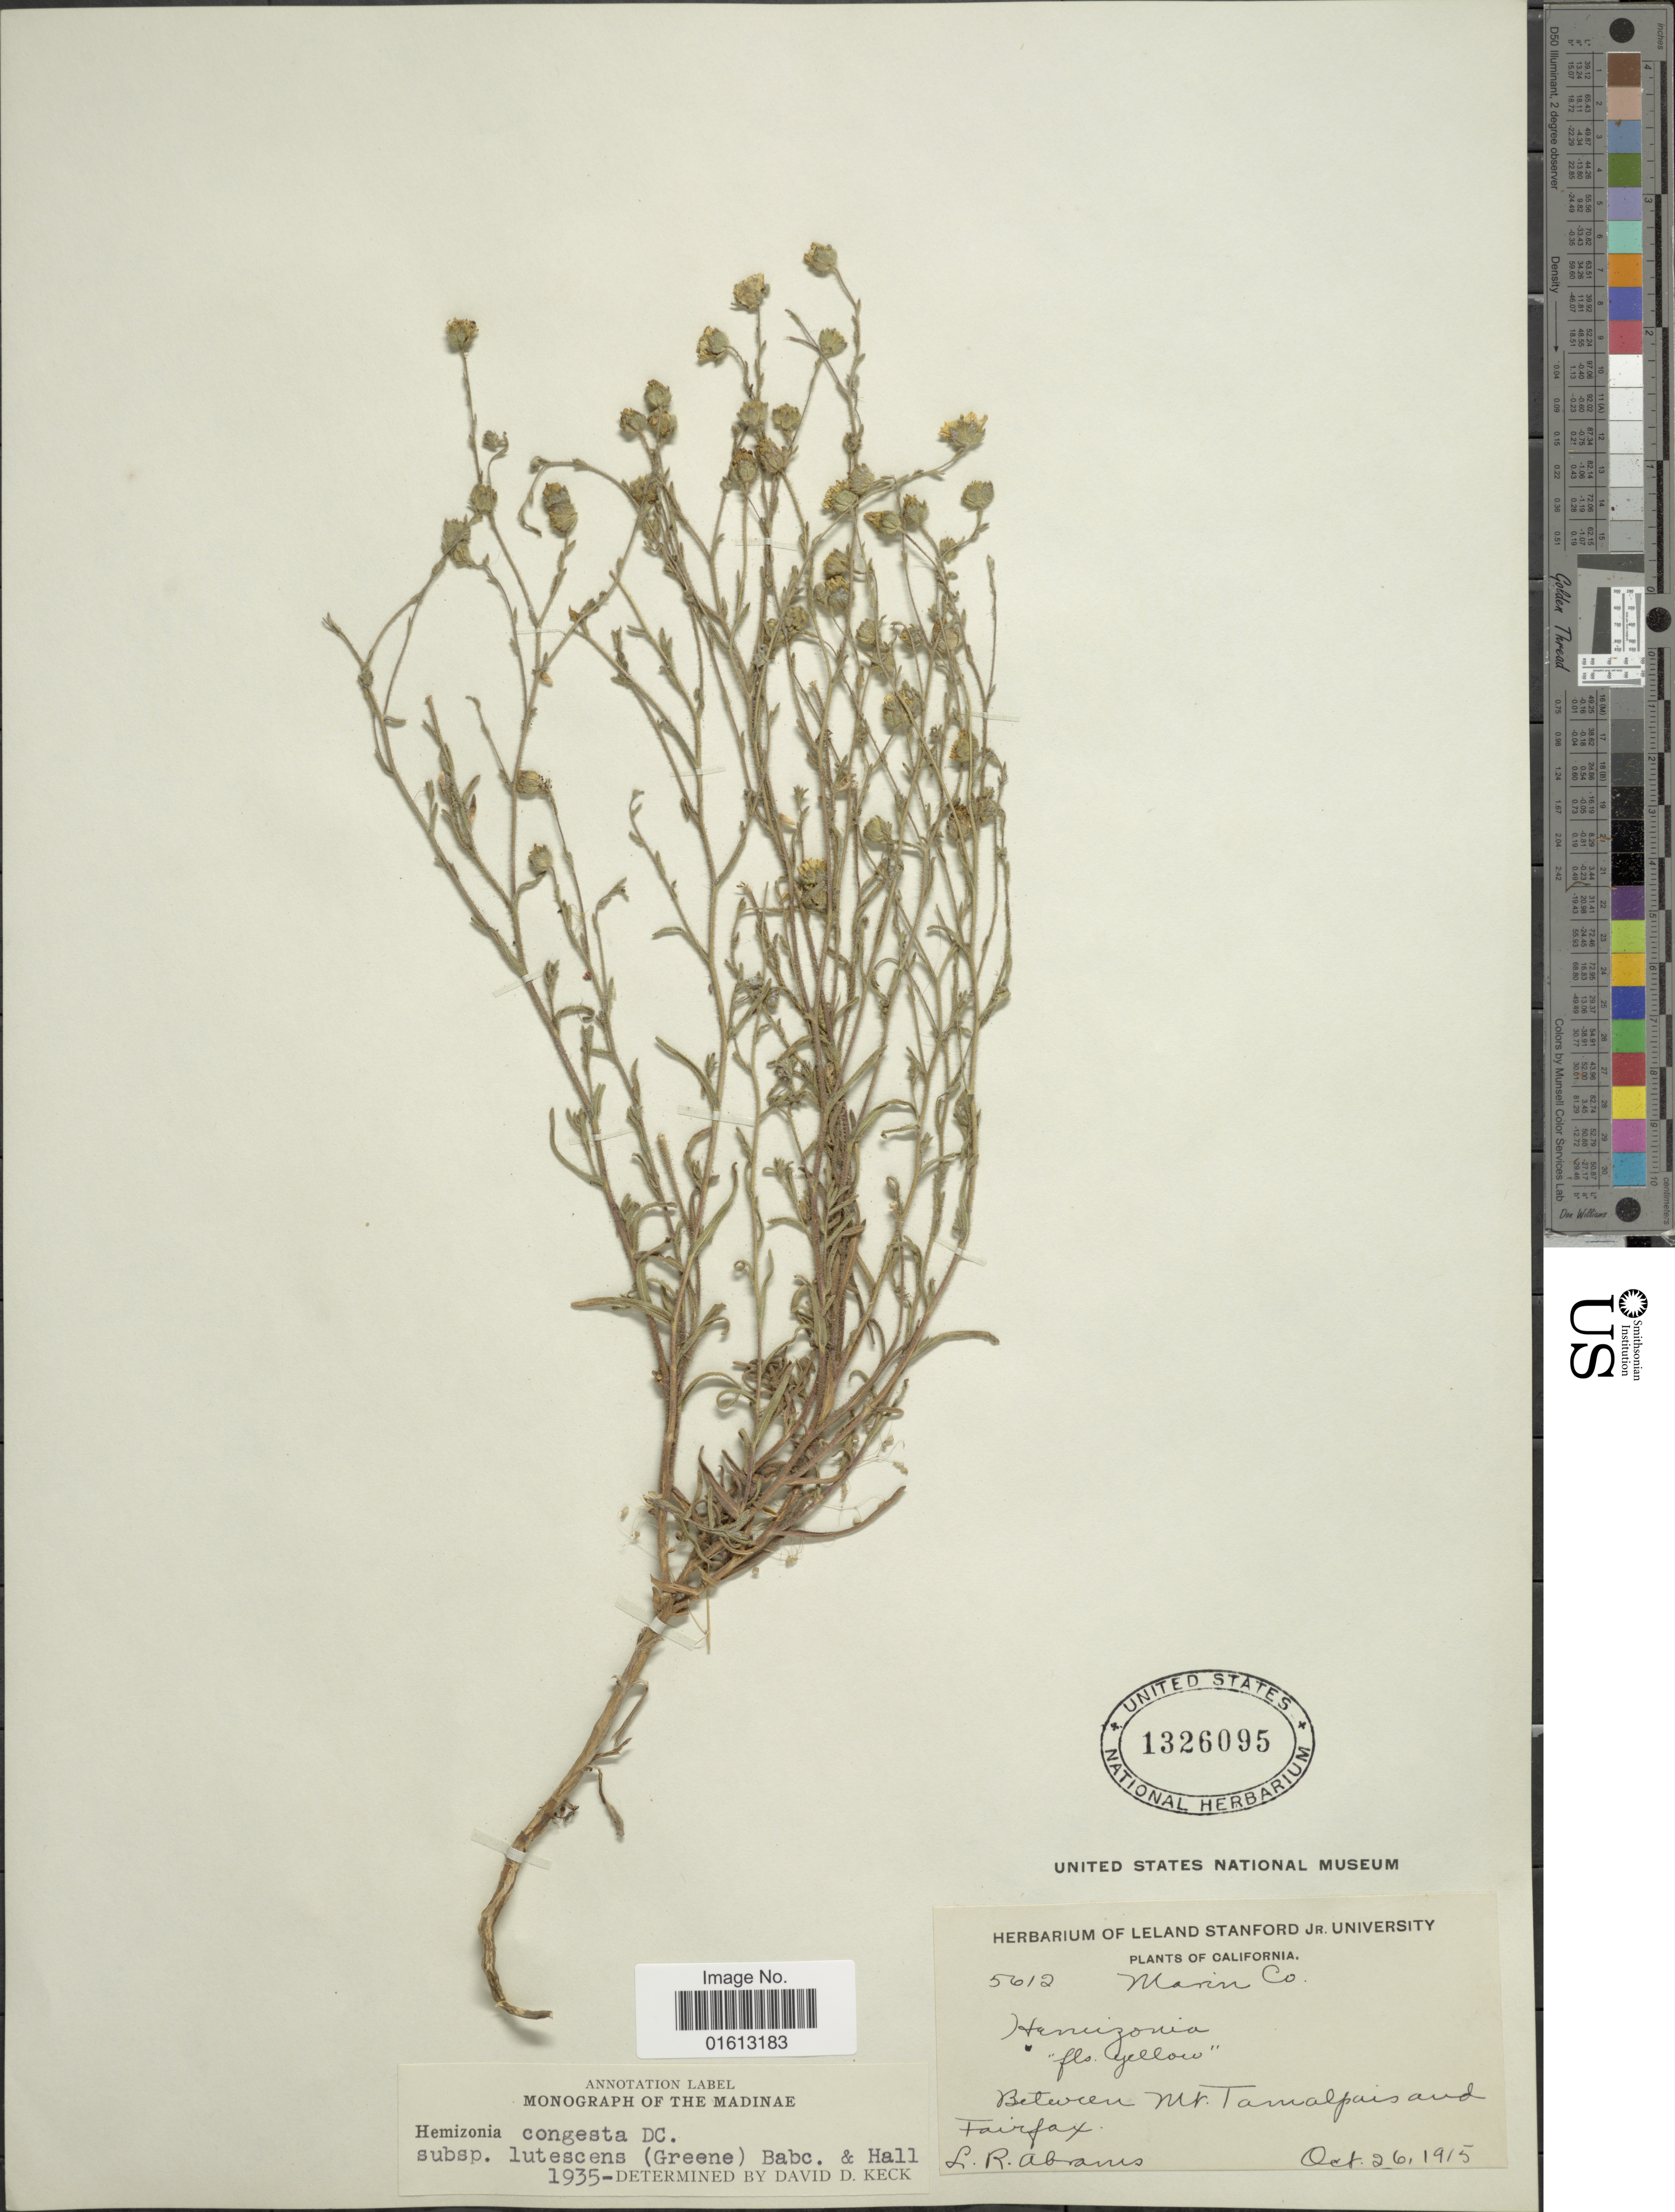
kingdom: Plantae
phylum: Tracheophyta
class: Magnoliopsida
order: Asterales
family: Asteraceae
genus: Hemizonia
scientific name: Hemizonia congesta subsp. lutescens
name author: (Greene) Babc. & H.M. Hall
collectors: L. Abrams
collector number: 5612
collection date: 1915-10-26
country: United States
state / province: California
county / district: Marin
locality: Marin Co., between mt. Tamalpais and Fairfax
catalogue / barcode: US 1326095